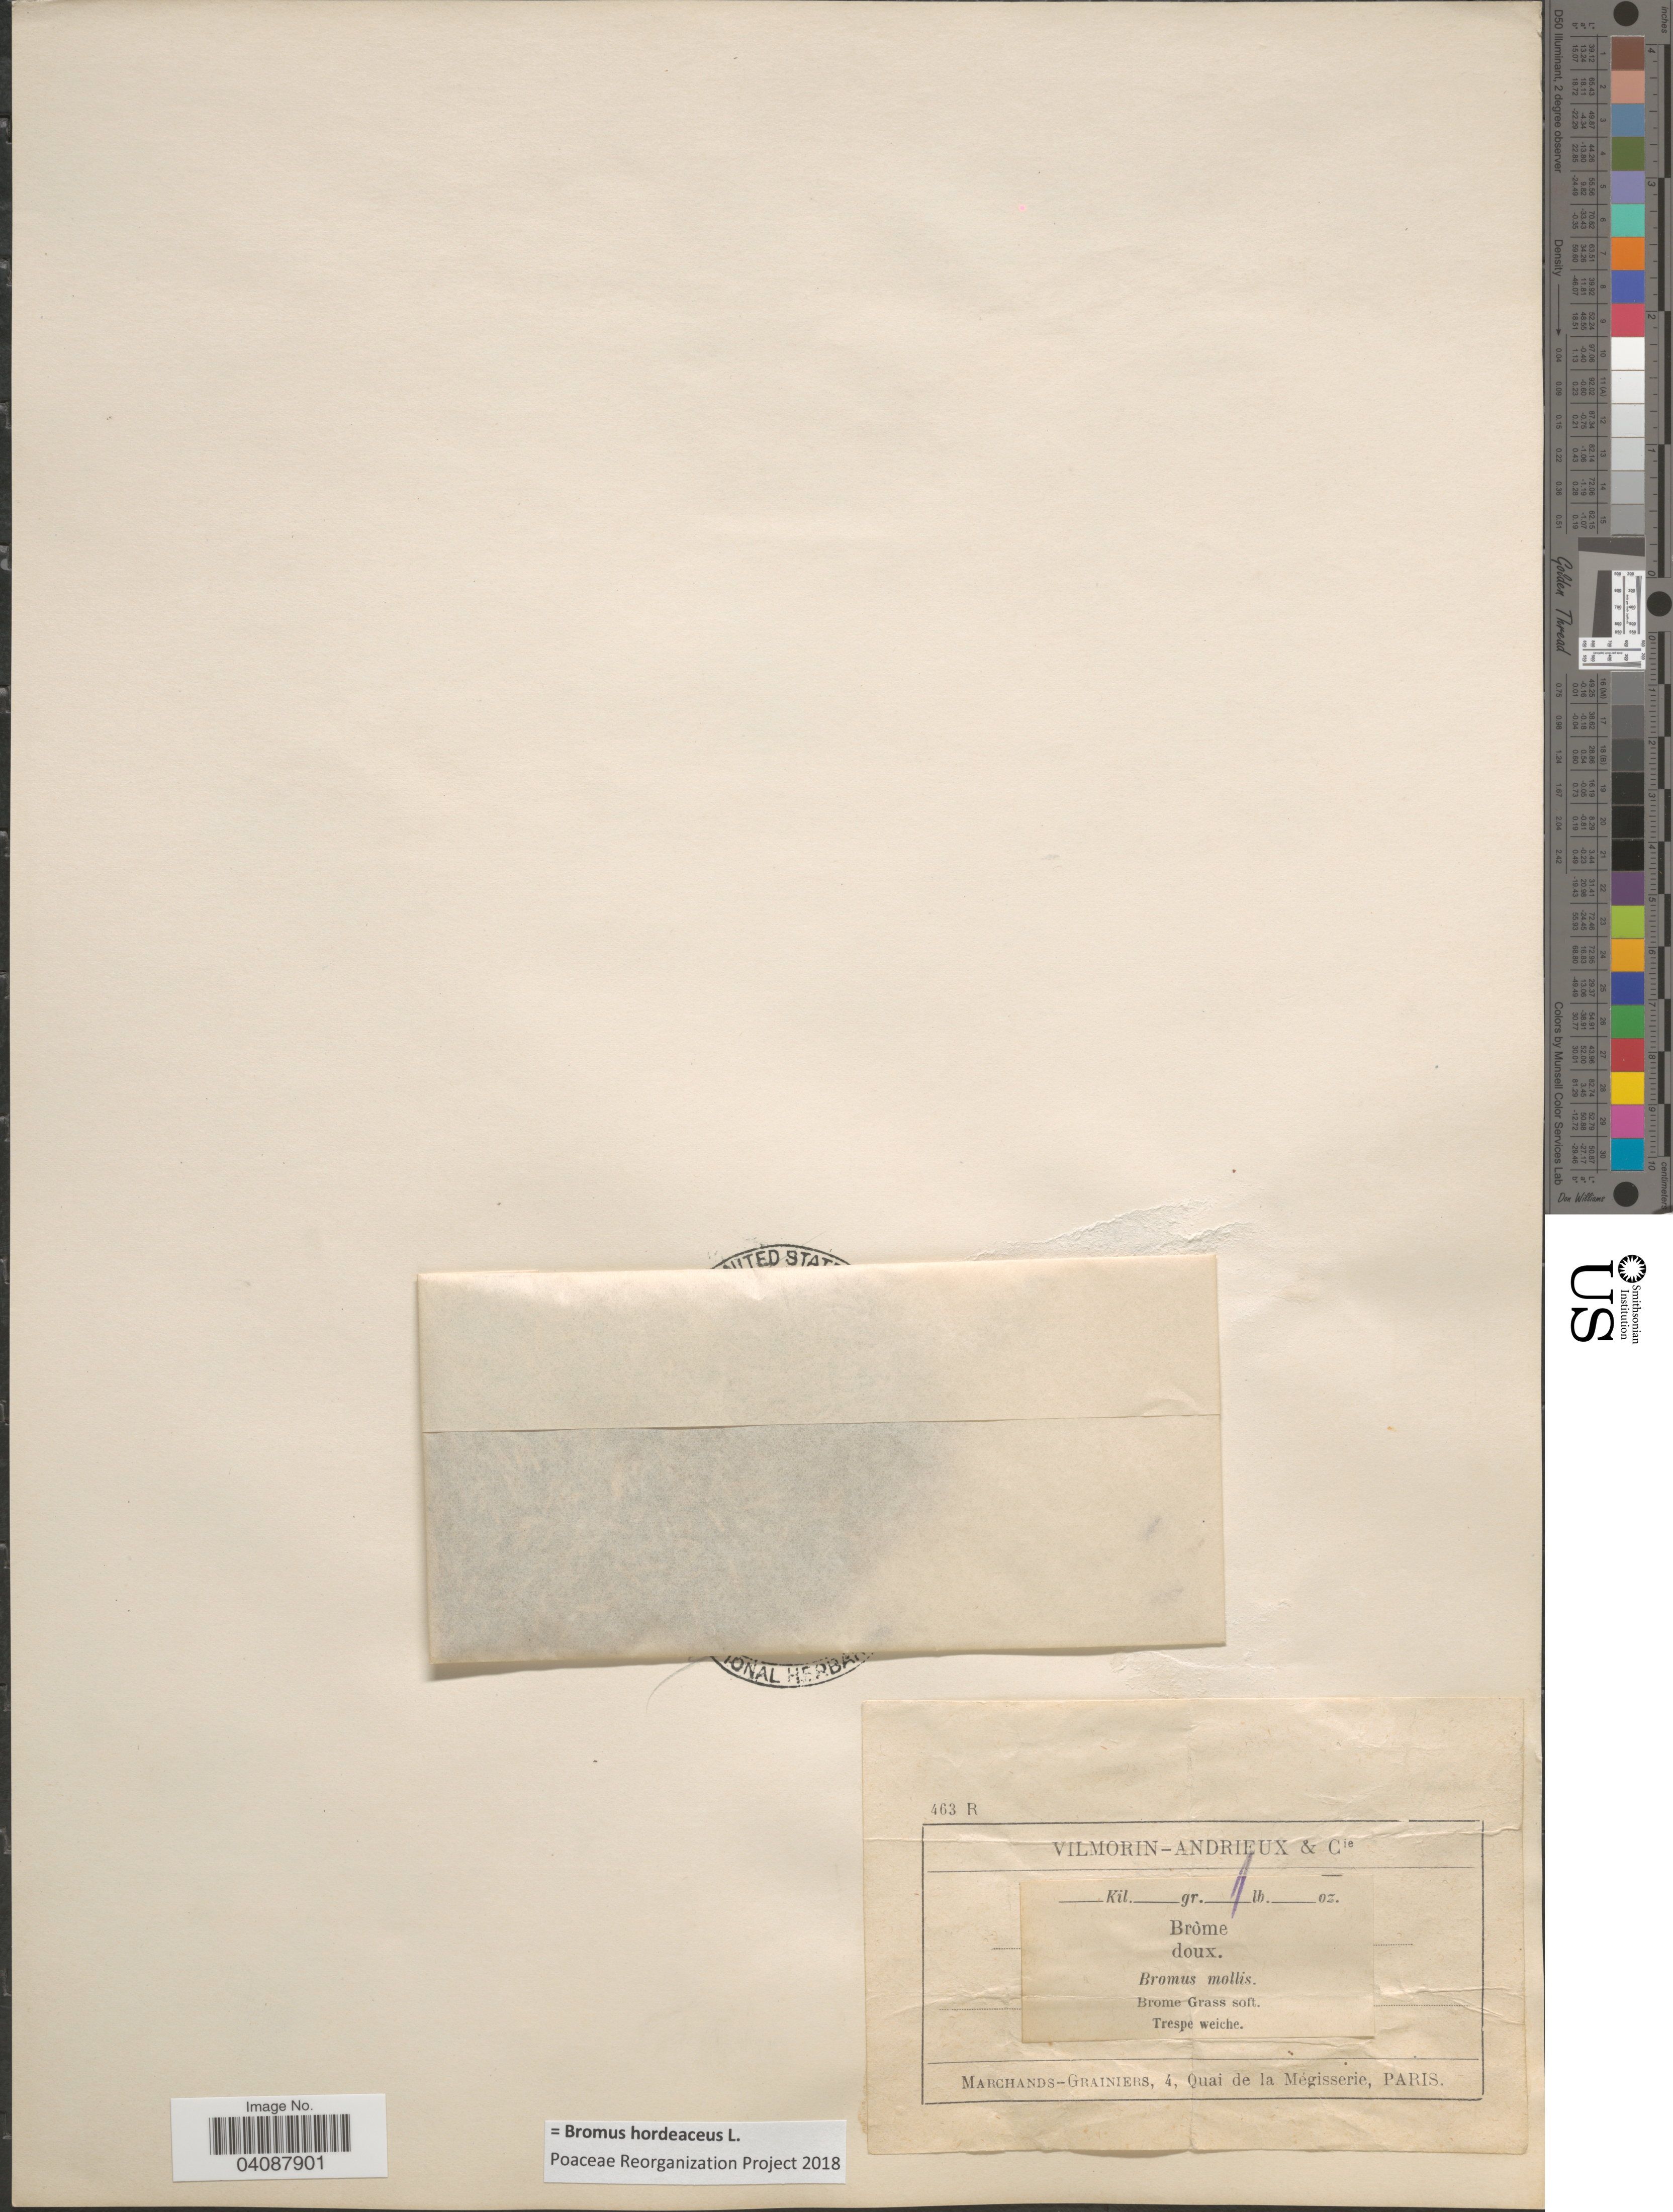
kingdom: Plantae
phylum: Tracheophyta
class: Liliopsida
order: Poales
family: Poaceae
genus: Bromus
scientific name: Bromus hordeaceus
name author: L.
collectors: Vilmorin-Andrieux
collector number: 463R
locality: Marchands-Grainiers. [seed merchants]